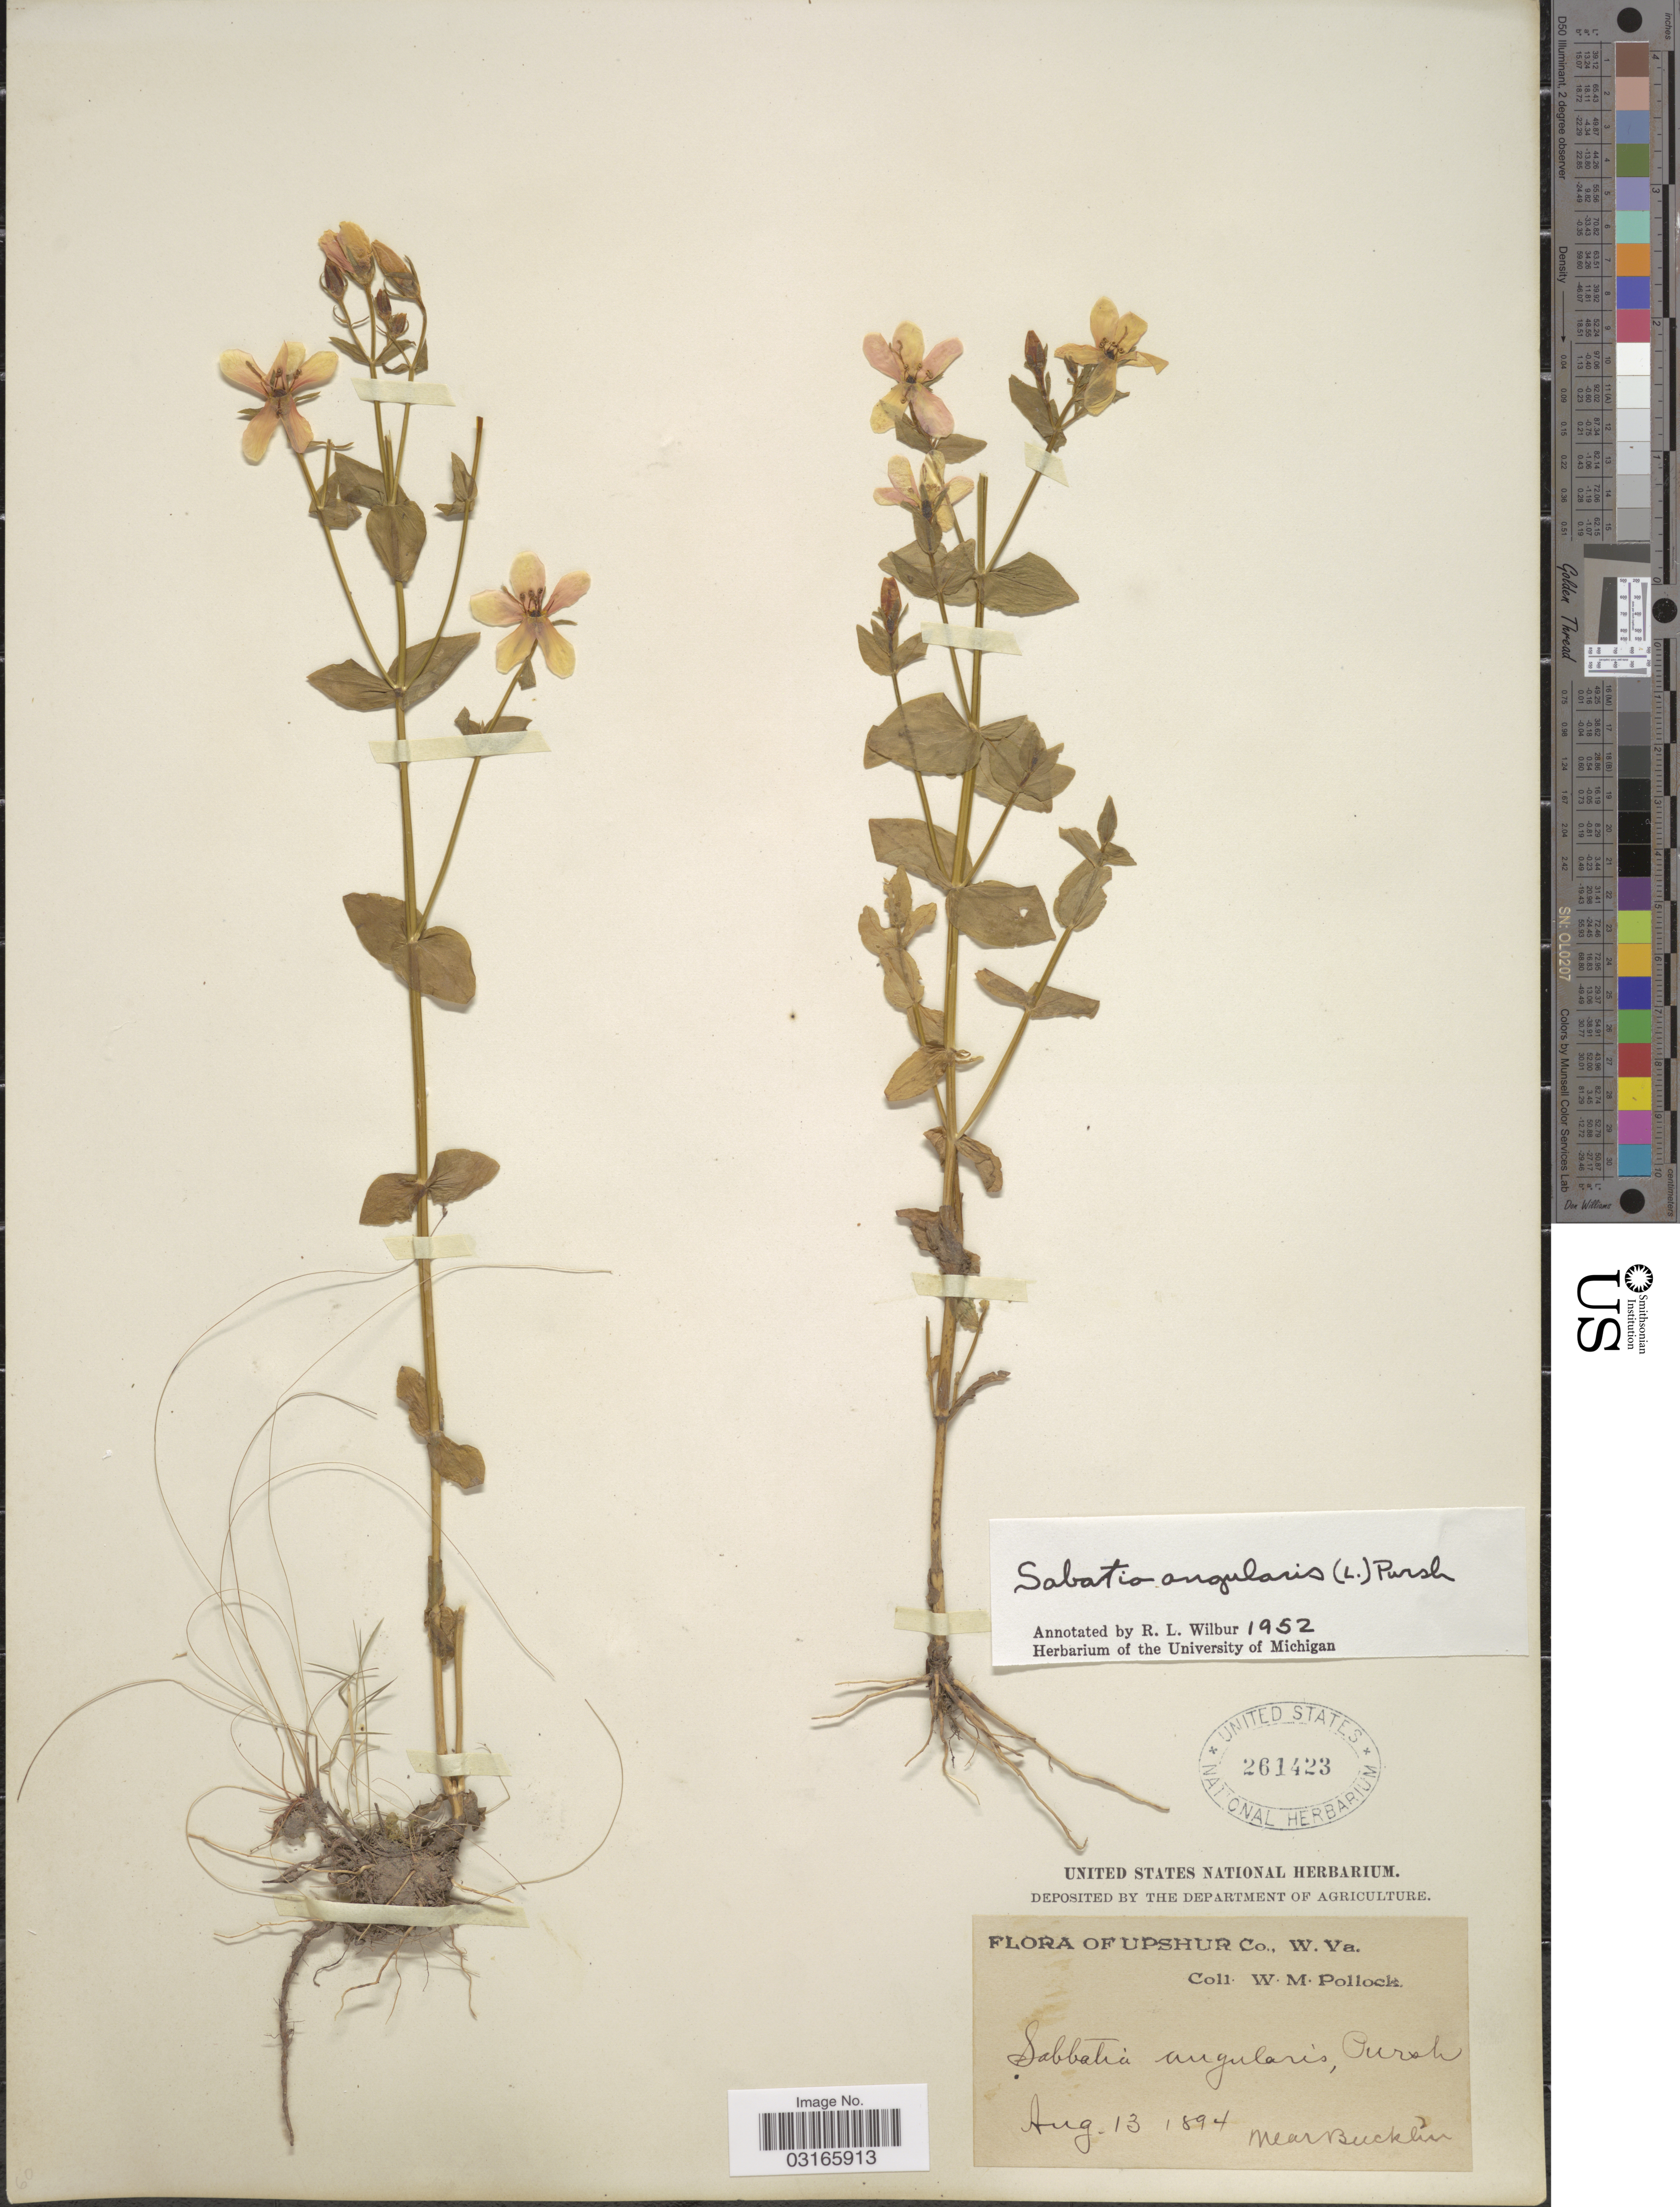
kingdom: Plantae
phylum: Tracheophyta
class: Magnoliopsida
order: Gentianales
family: Gentianaceae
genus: Sabatia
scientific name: Sabatia angularis (L.) Pursh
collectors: W. M. Pollock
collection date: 1894-08-13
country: United States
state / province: West Virginia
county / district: Upshur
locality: W. Va.near Buckh'n.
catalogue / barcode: US 261423